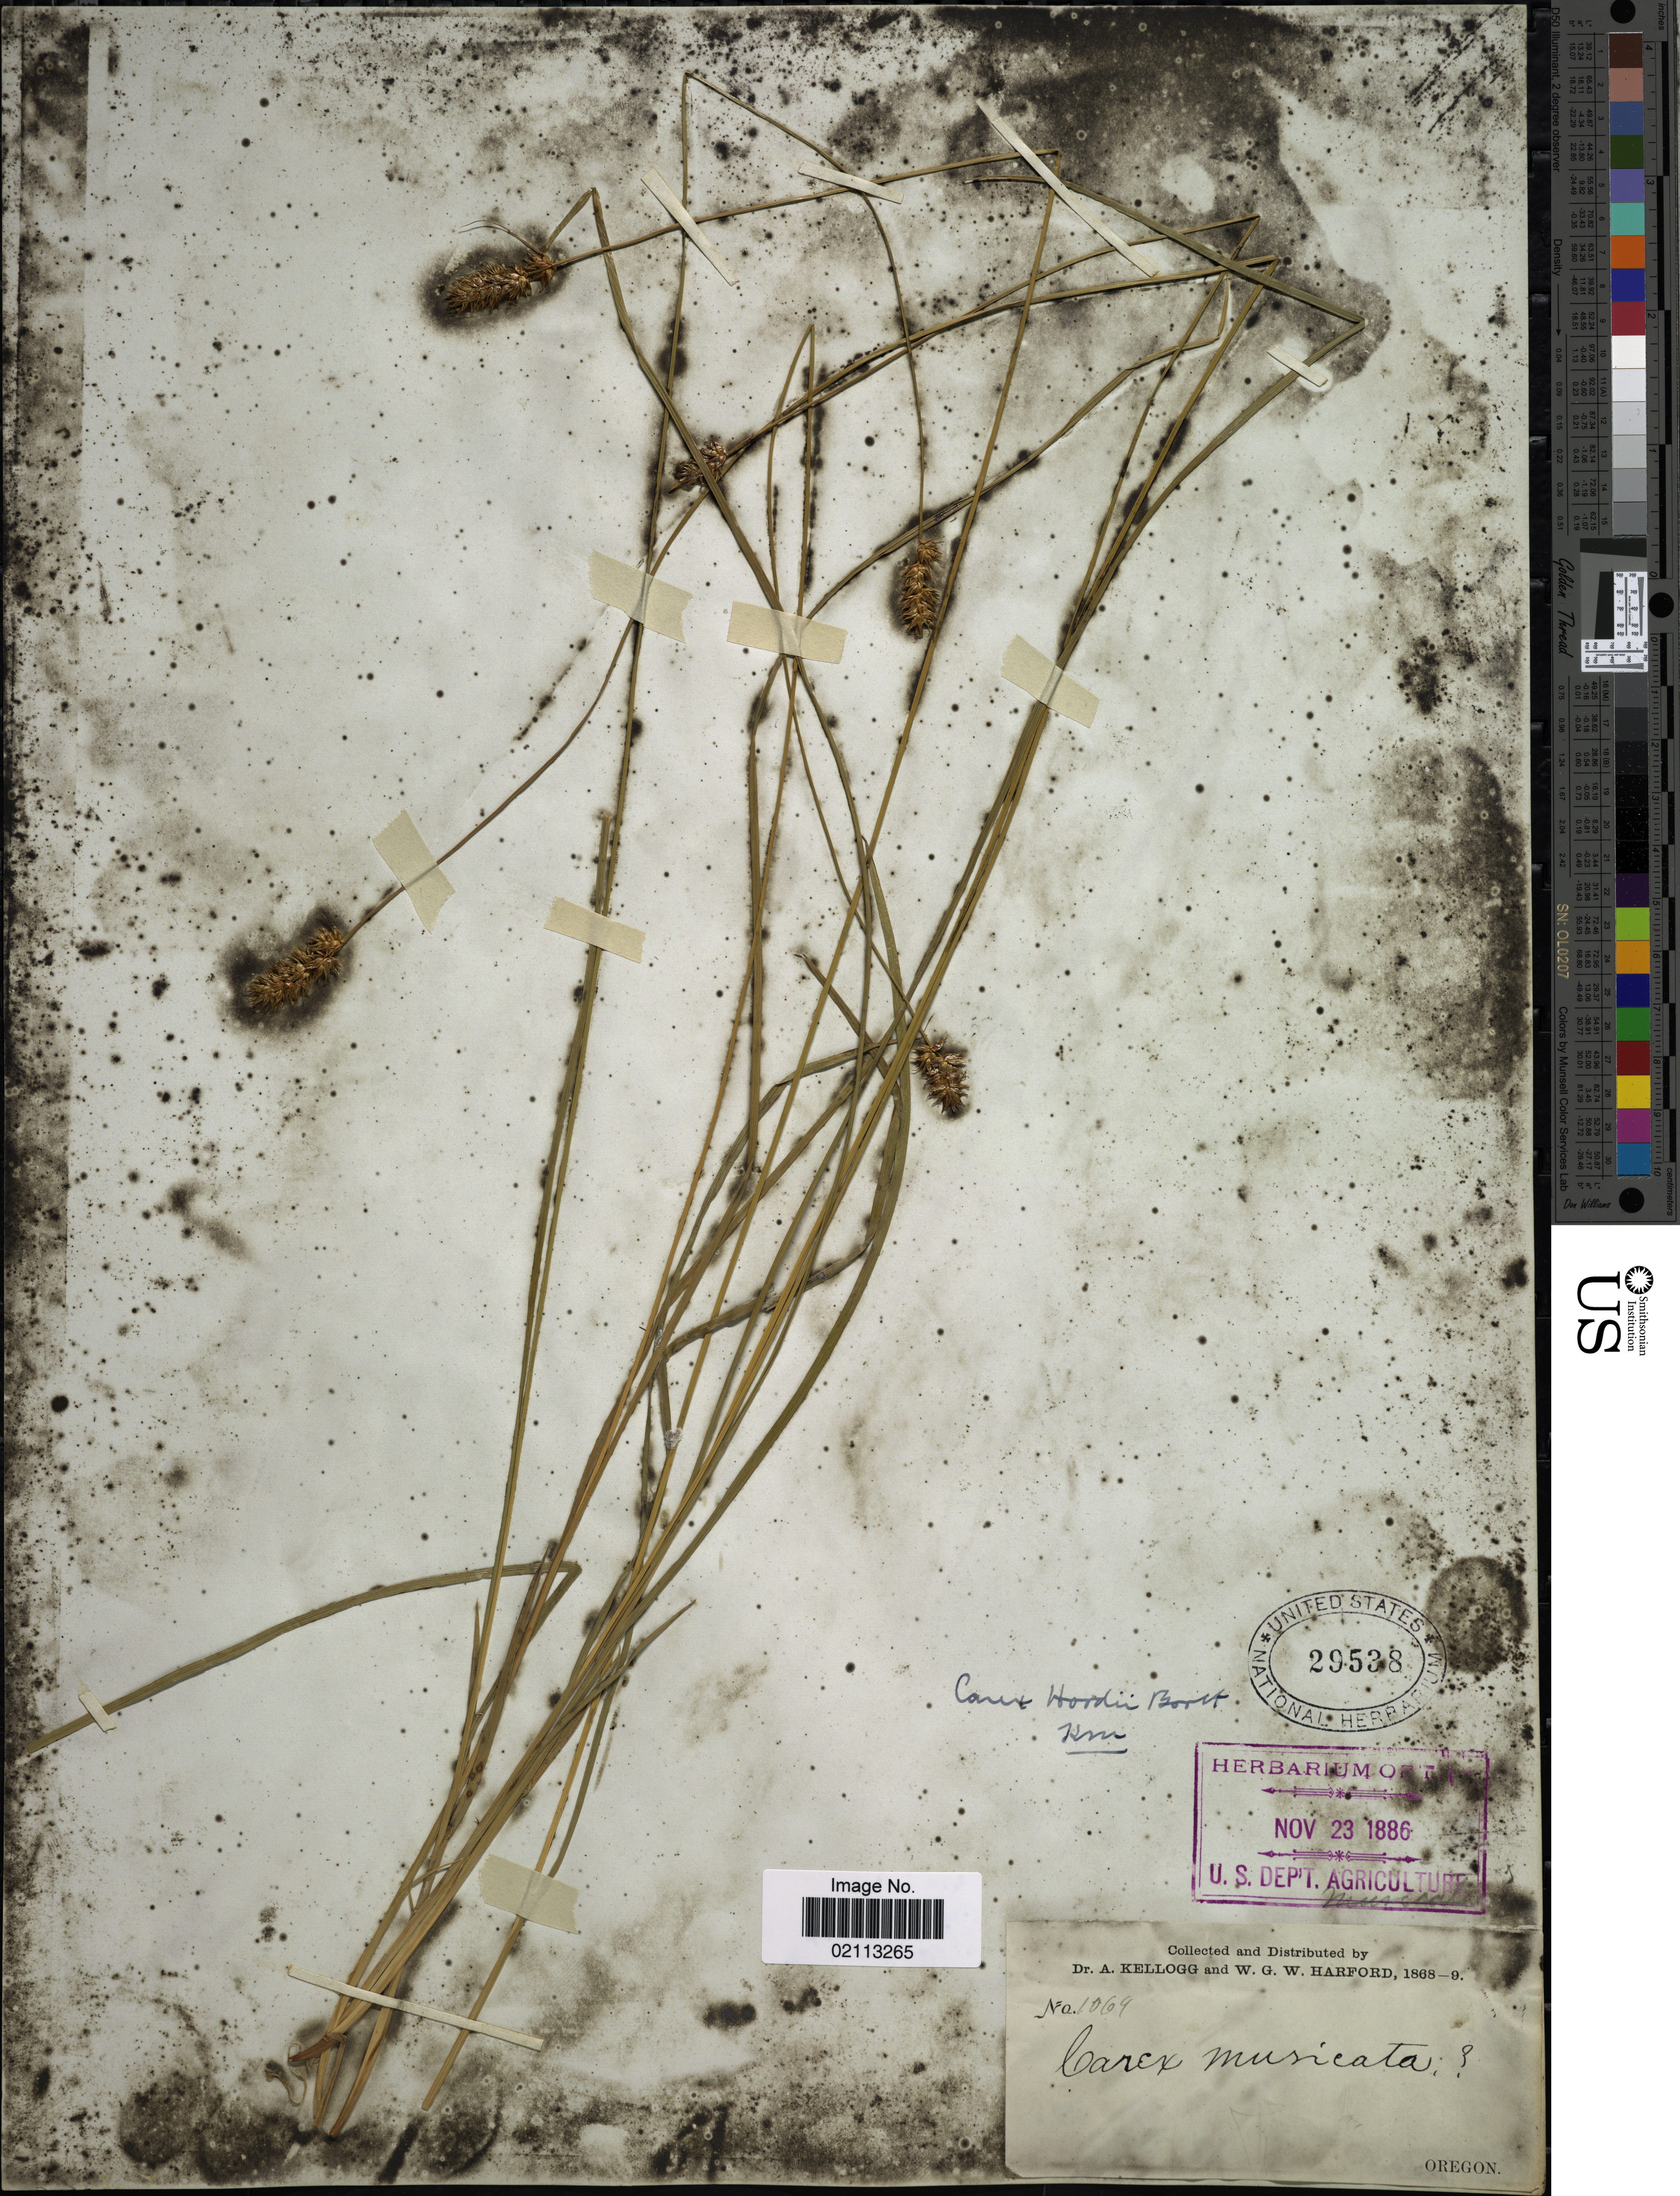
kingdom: Plantae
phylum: Tracheophyta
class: Liliopsida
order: Poales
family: Cyperaceae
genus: Carex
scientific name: Carex hoodii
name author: Boott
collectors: A. Kellogg & W. G. W. Harford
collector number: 1069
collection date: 1868/1869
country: United States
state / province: Oregon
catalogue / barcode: US 29538